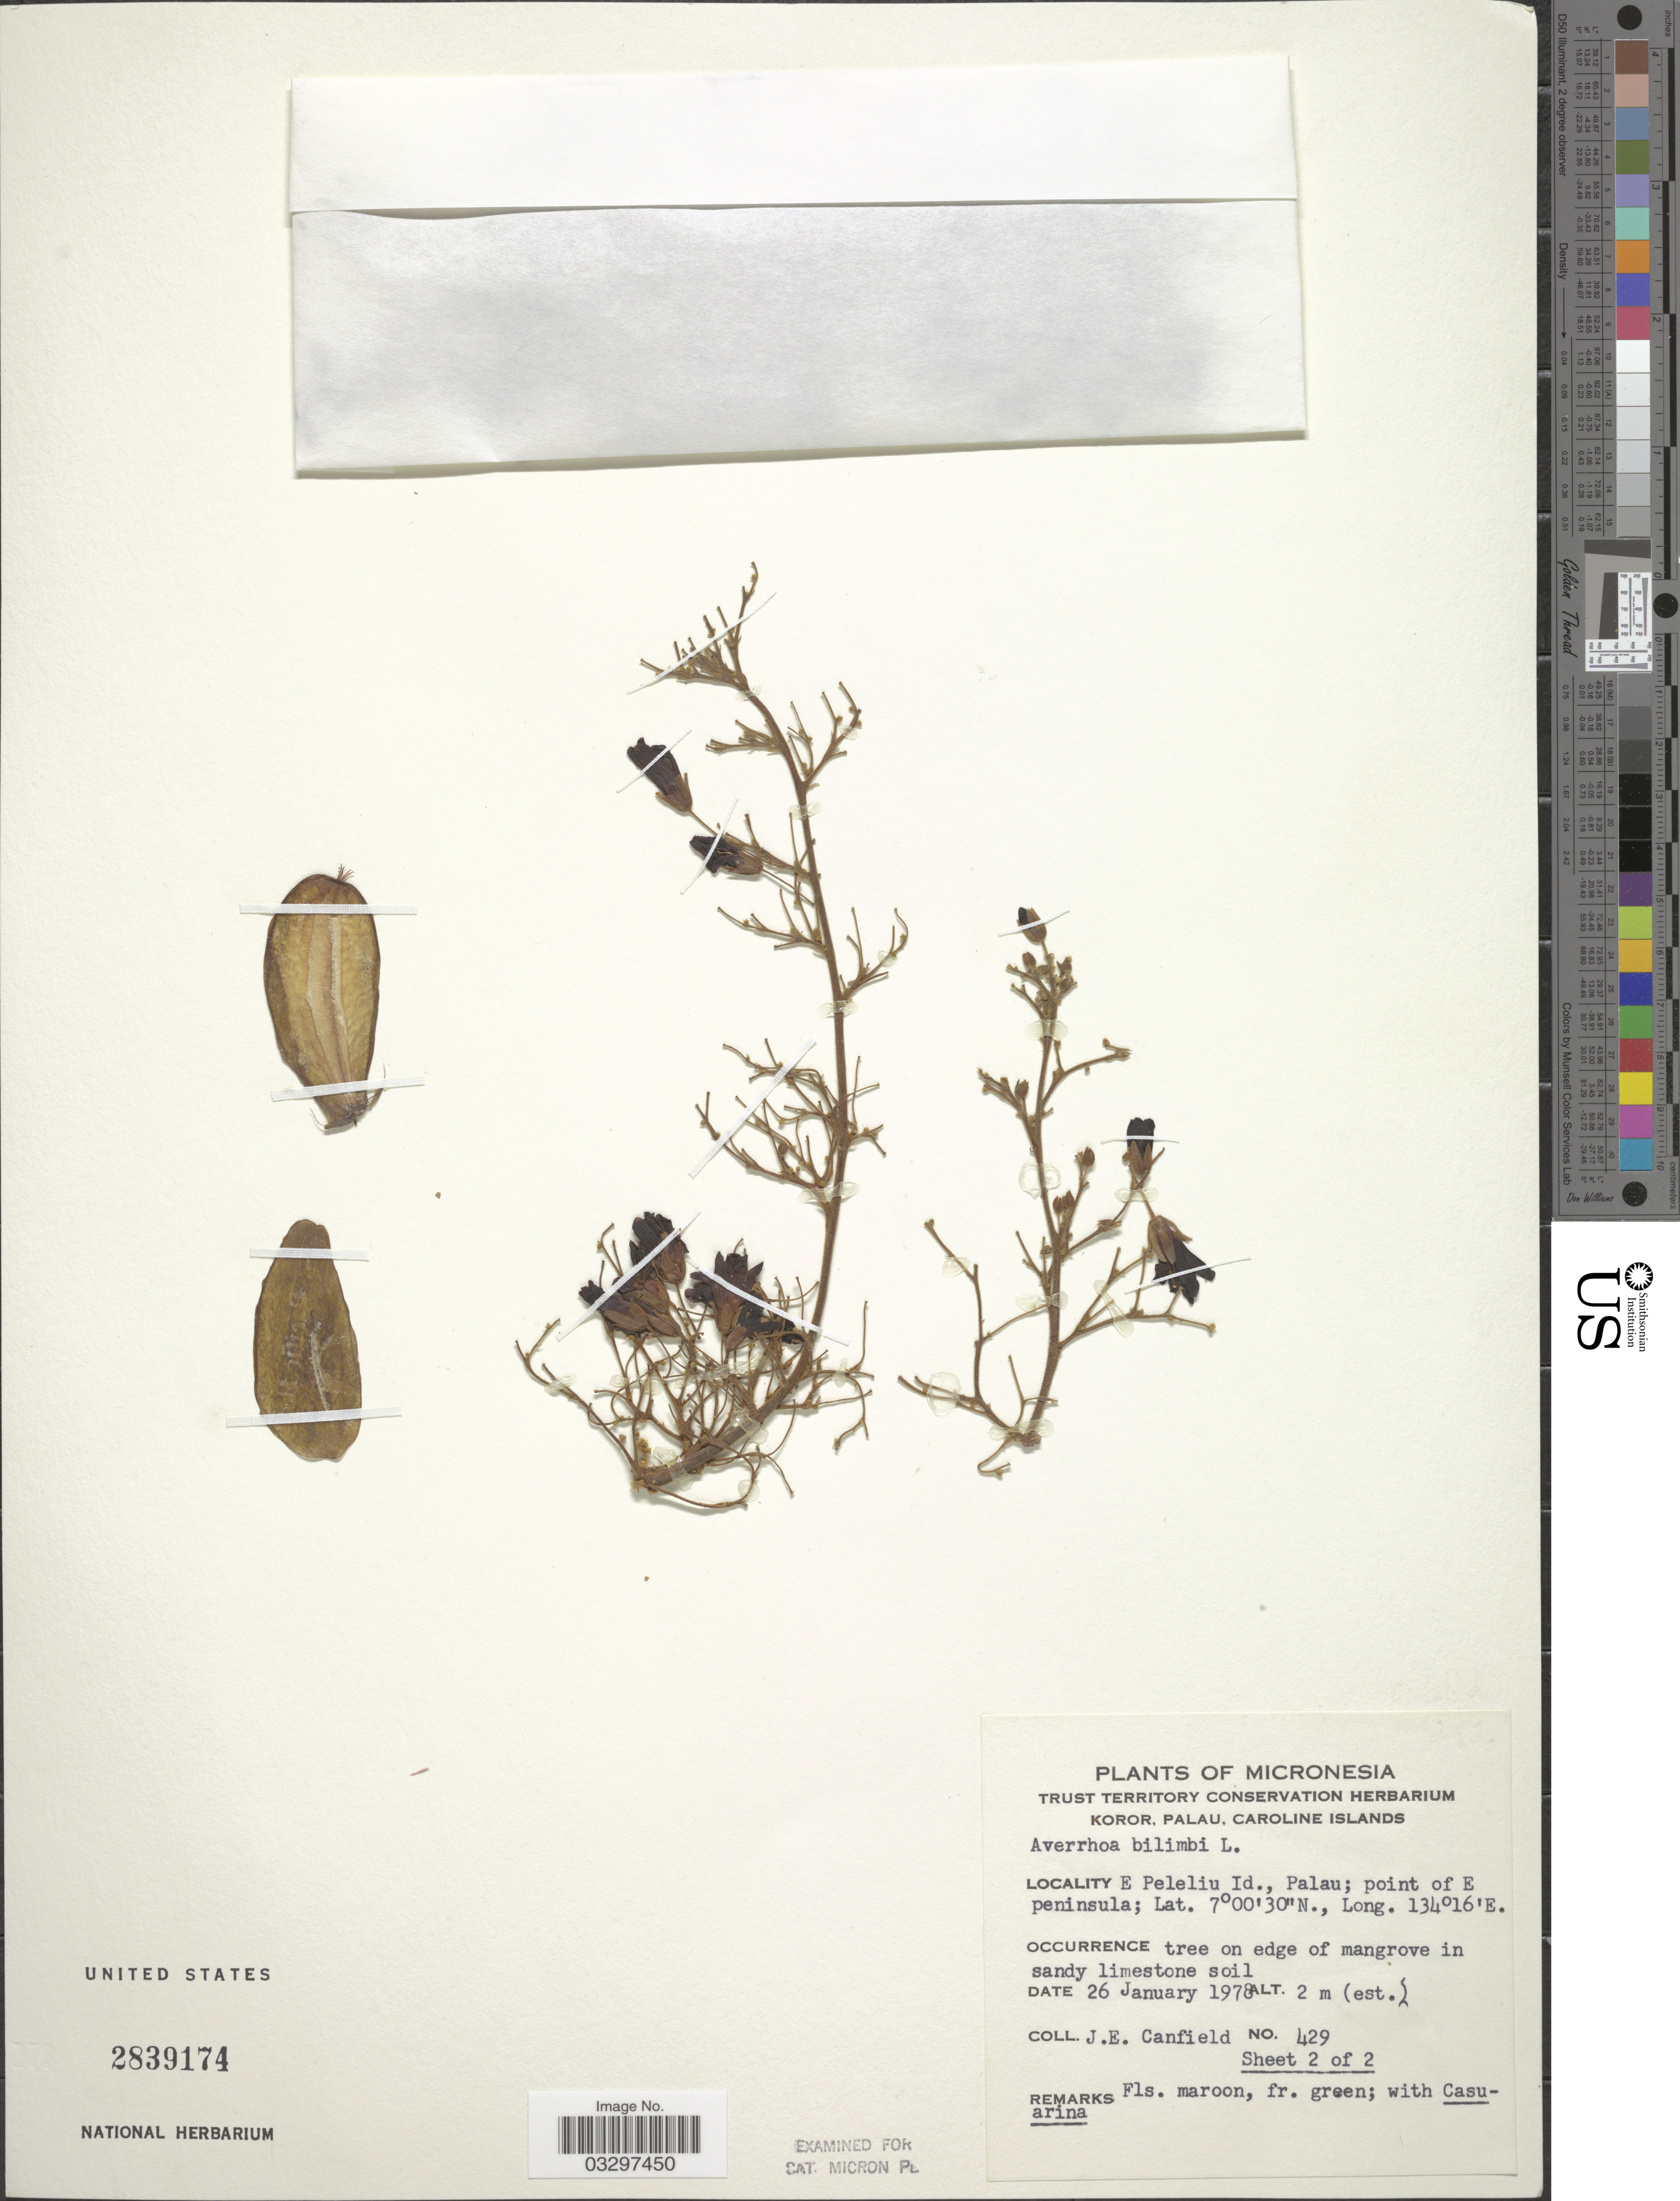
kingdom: Plantae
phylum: Tracheophyta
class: Magnoliopsida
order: Oxalidales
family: Oxalidaceae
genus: Averrhoa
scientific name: Averrhoa bilimbi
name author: L.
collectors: J. E. Canfield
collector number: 429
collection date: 1978-01-26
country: Palau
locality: Micronesia. E Peleliu Id., Palau; point of E peninsula.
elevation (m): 2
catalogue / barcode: US 2839174